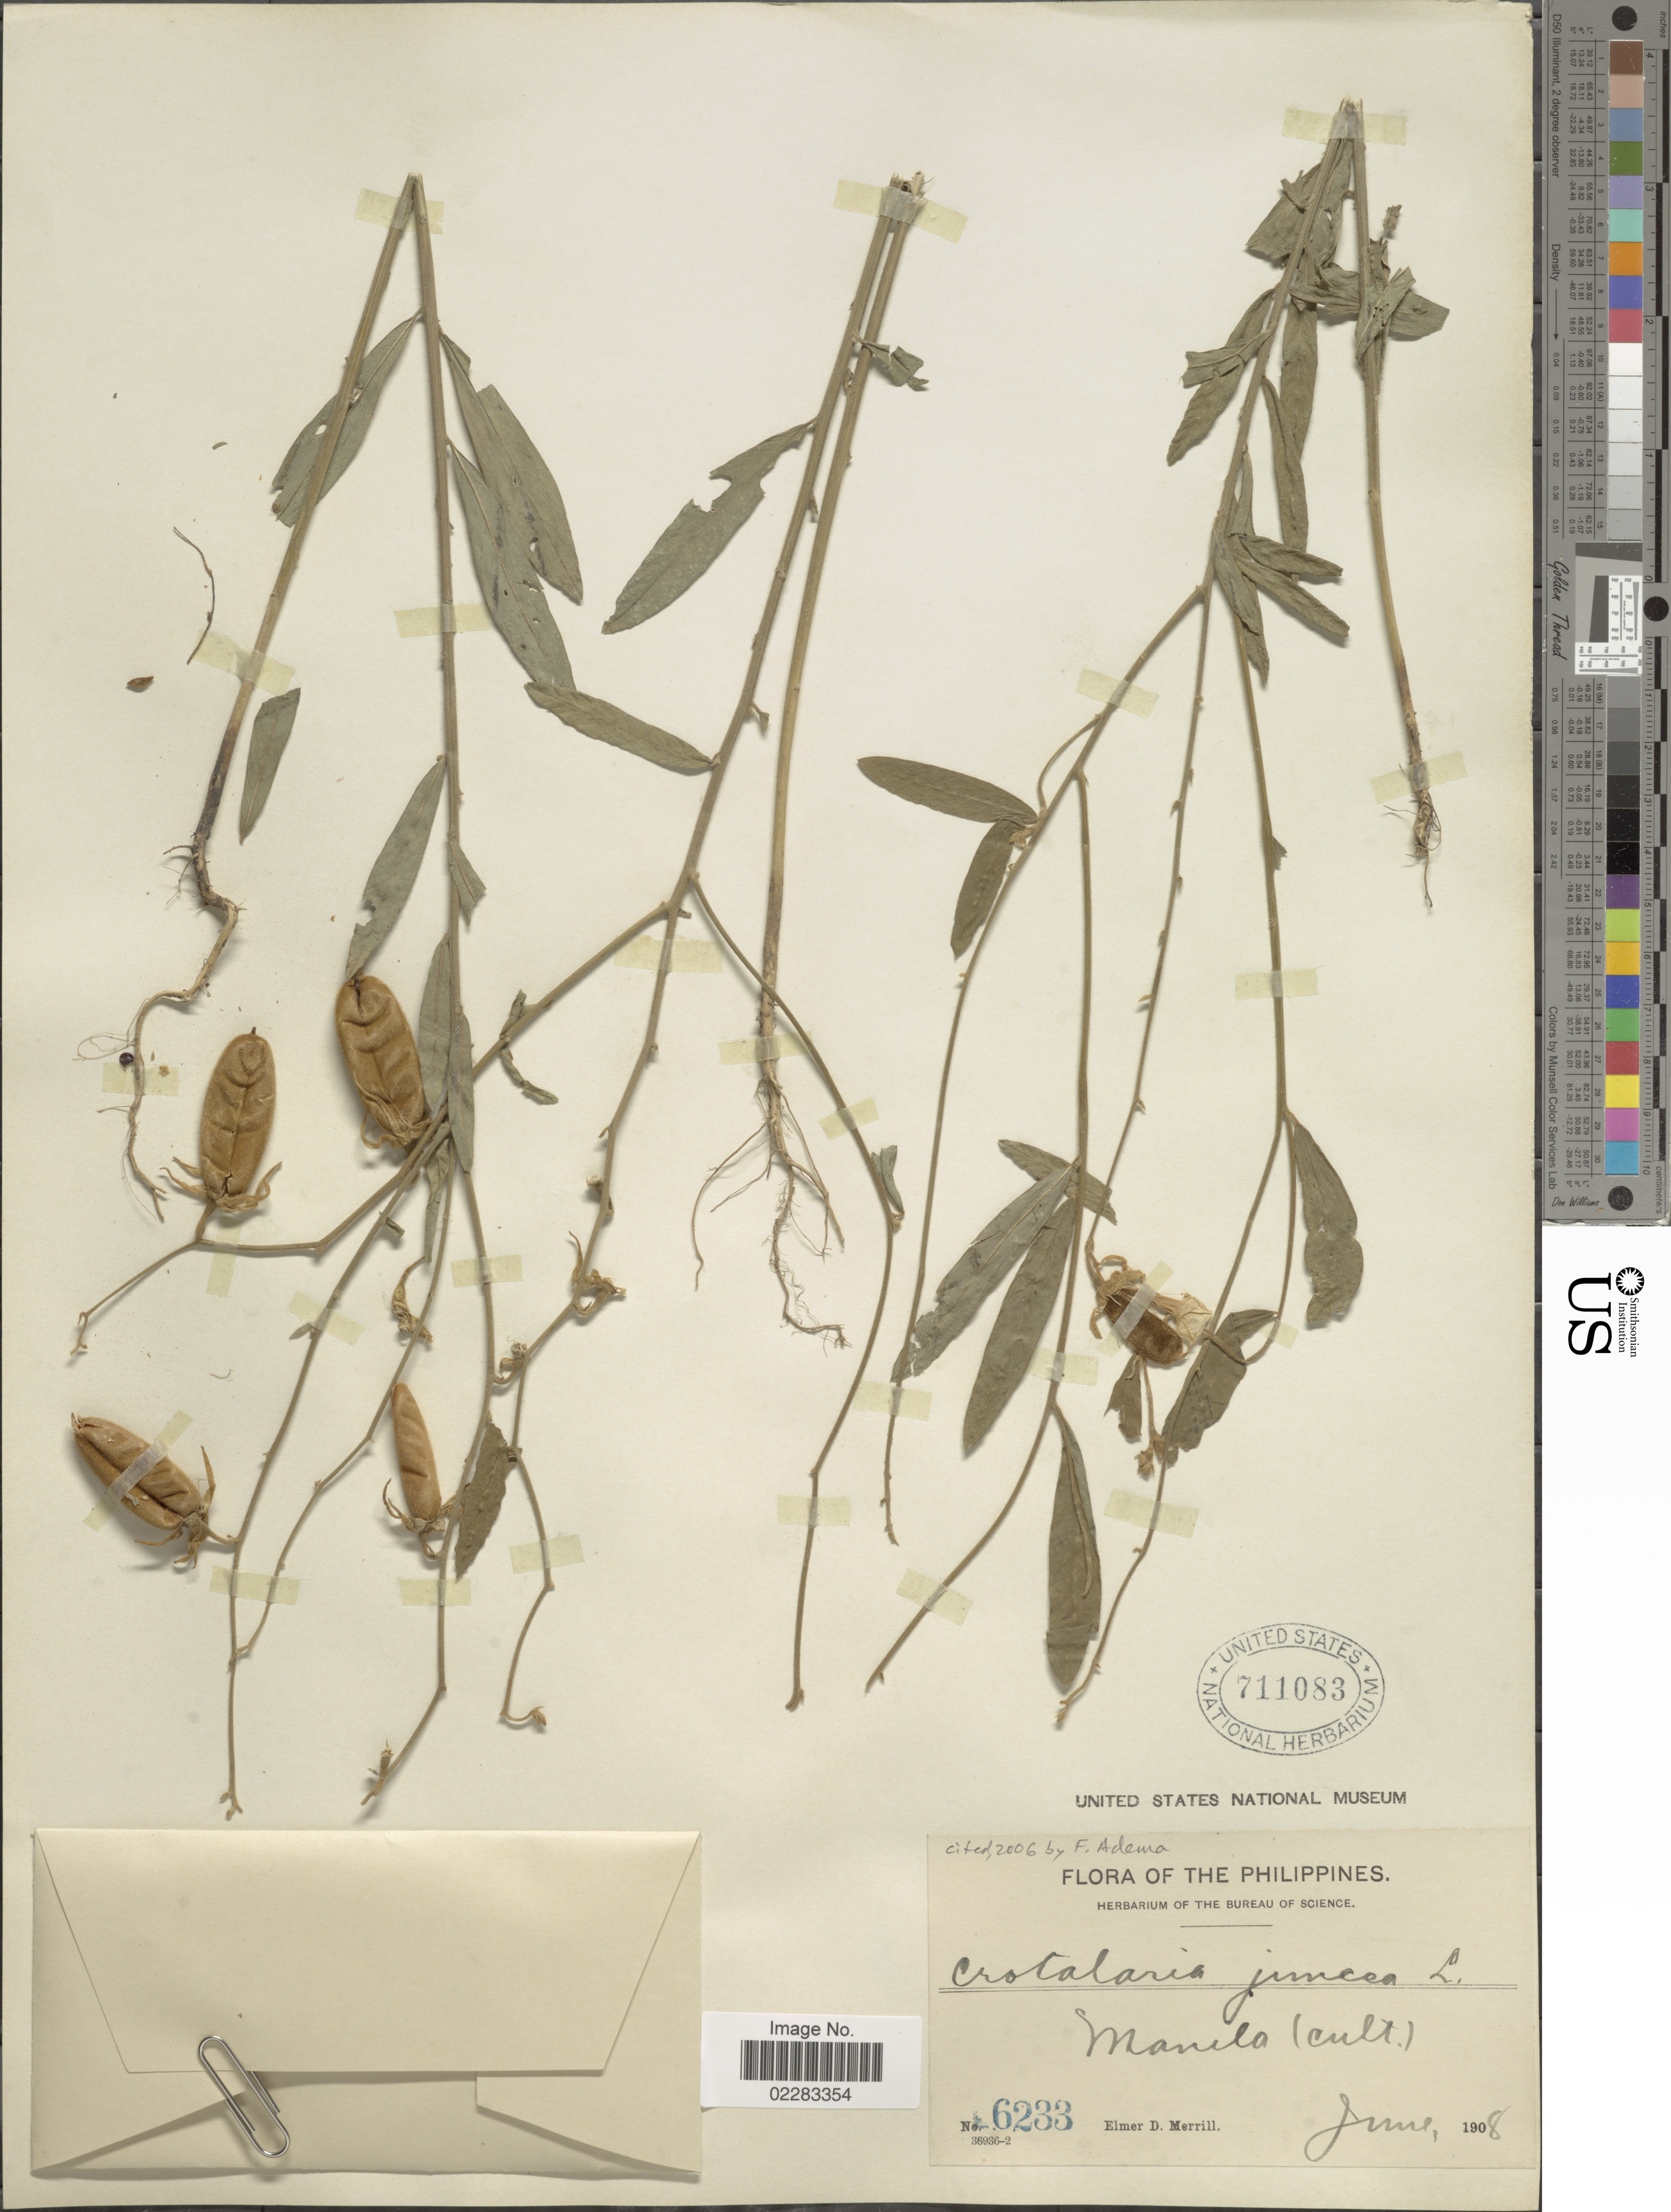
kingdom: Plantae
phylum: Tracheophyta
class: Magnoliopsida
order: Fabales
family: Fabaceae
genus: Crotalaria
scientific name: Crotalaria juncea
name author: L.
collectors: E. D. Merrill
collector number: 6233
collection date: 1908-06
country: Philippines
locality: The Philippines, Manila (cult)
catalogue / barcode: US 711083